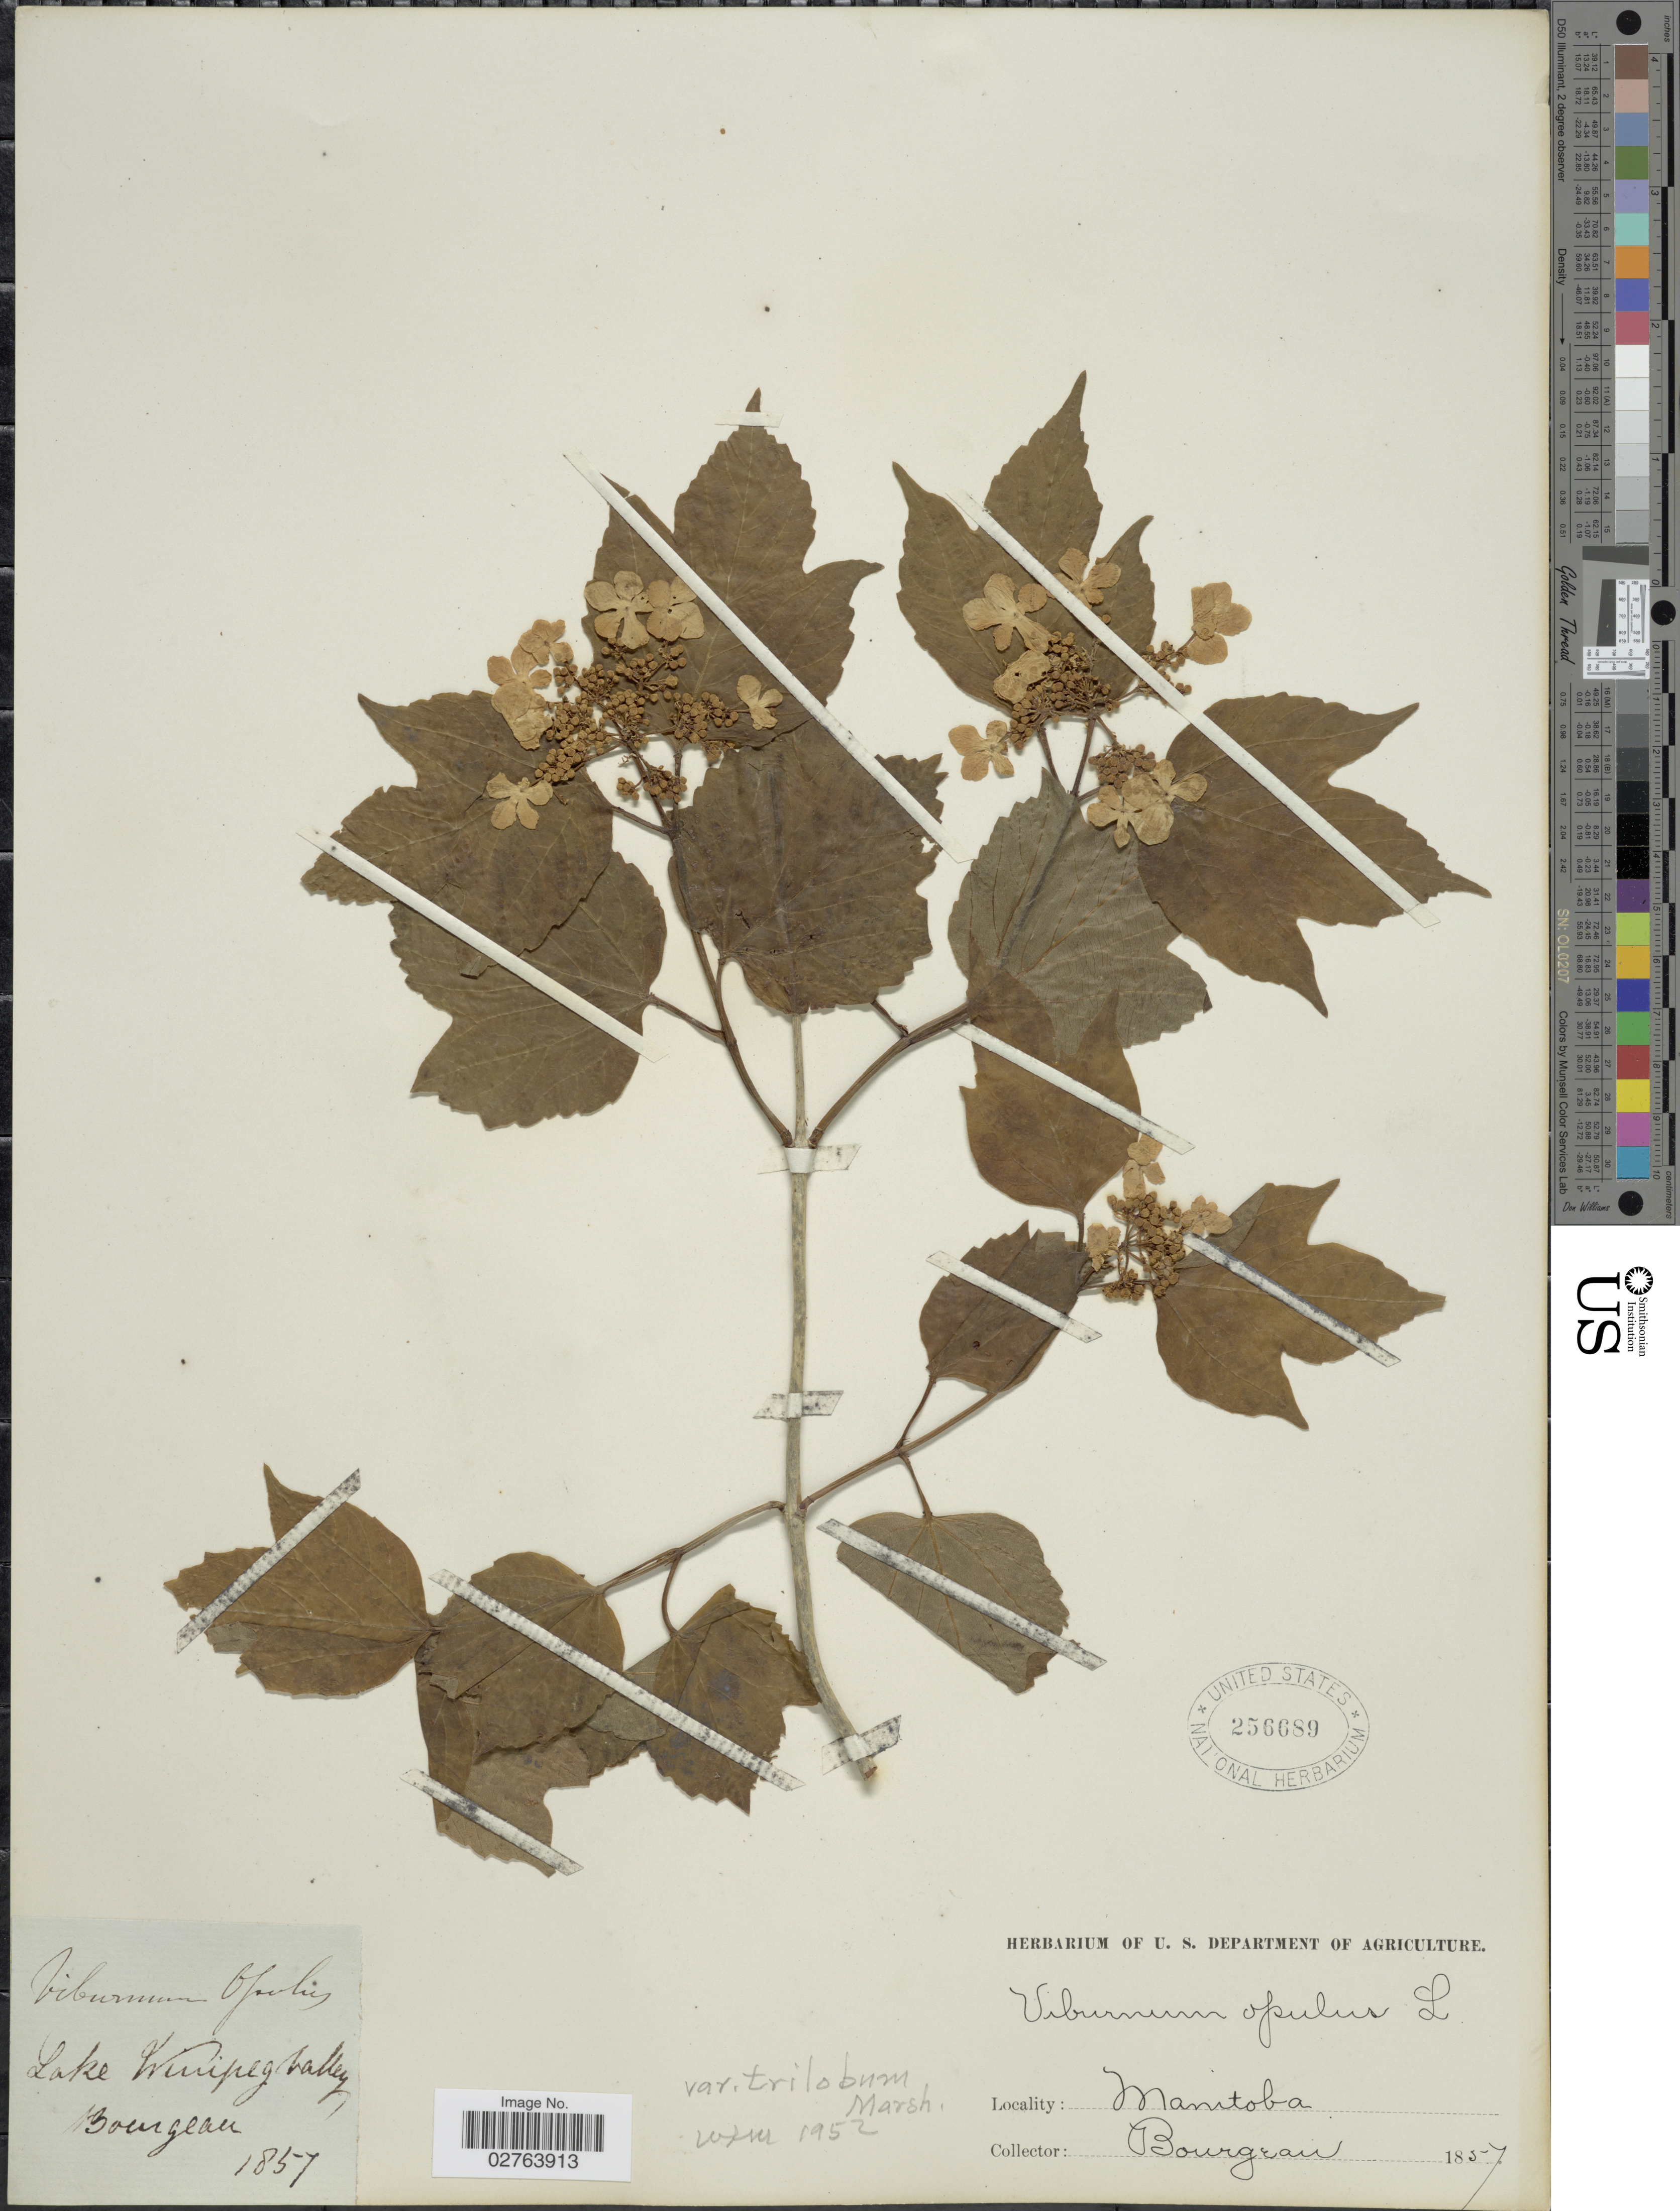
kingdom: Plantae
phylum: Tracheophyta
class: Magnoliopsida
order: Dipsacales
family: Viburnaceae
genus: Viburnum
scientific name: Viburnum opulus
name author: L.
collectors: -. Bourgeau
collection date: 1857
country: Canada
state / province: Manitoba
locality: Lake Winipeg Valley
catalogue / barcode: US 256689